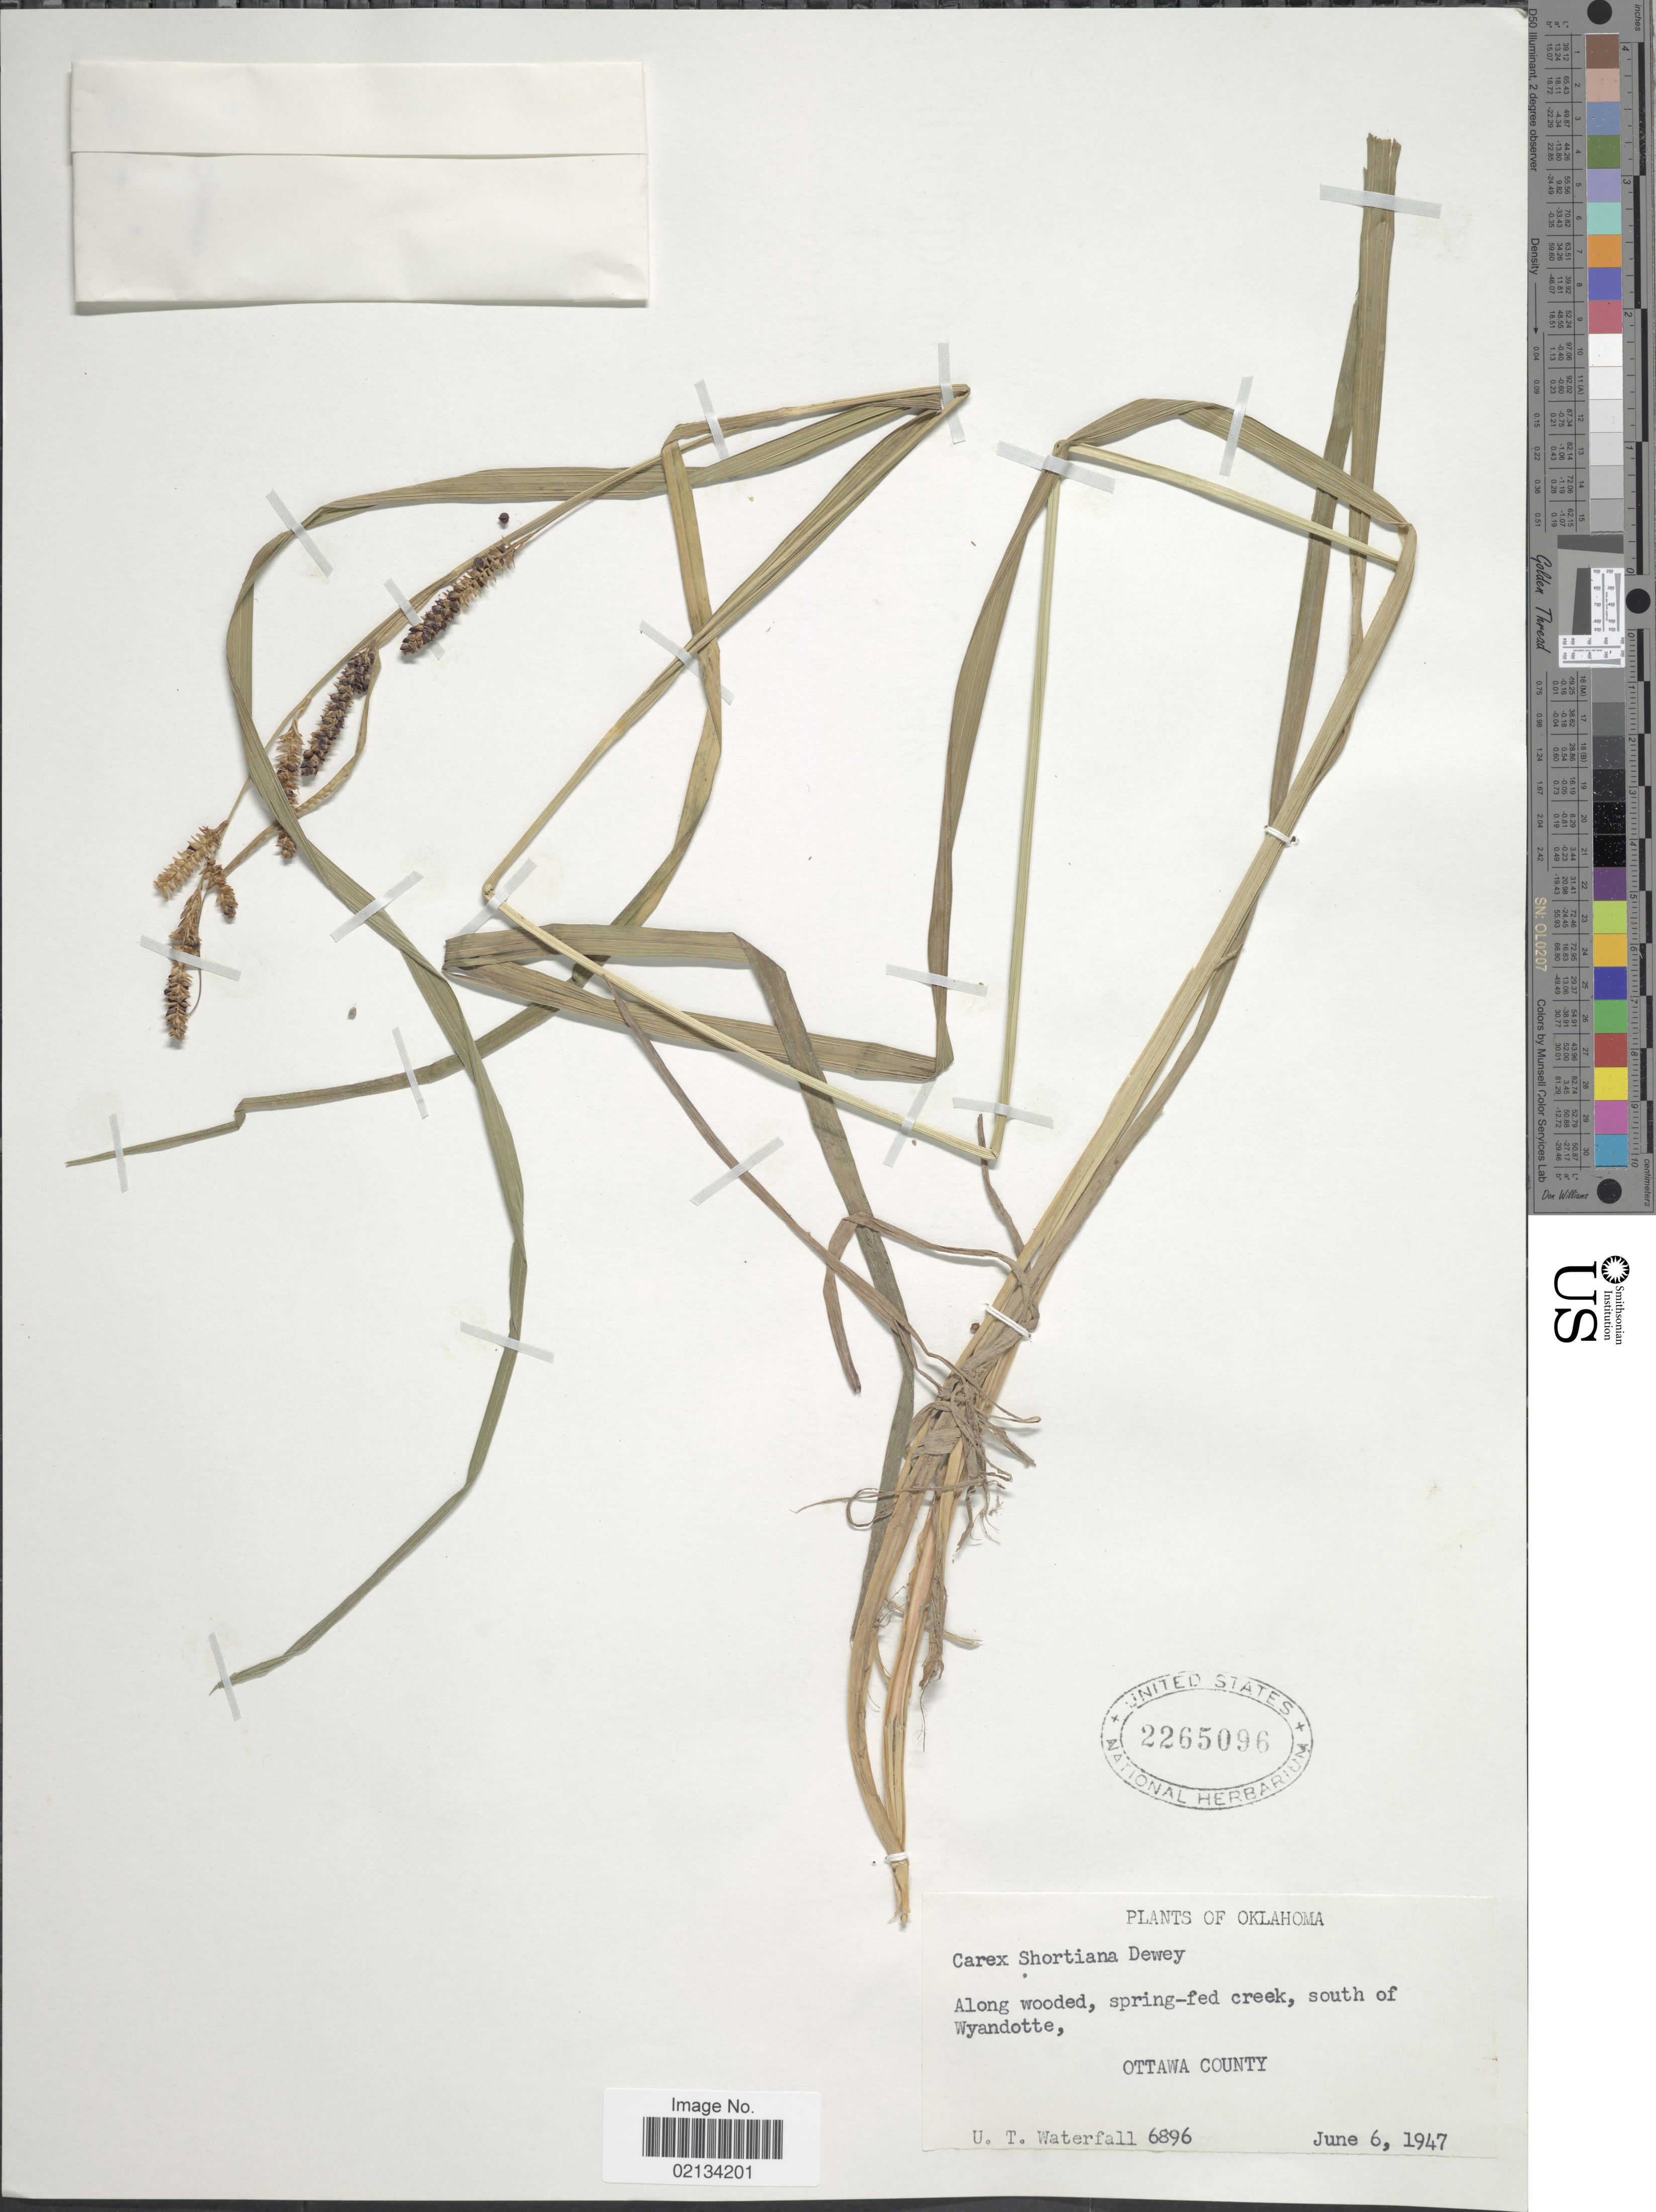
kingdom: Plantae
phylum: Tracheophyta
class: Liliopsida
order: Poales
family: Cyperaceae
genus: Carex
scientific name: Carex shortiana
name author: Dewey & Torr.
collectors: U. T. Waterfall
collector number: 6896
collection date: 1947-06-06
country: United States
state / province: Oklahoma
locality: Along wooded, spring-fed creek, south of Wyandotte, Ottawa County.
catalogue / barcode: US 2265096